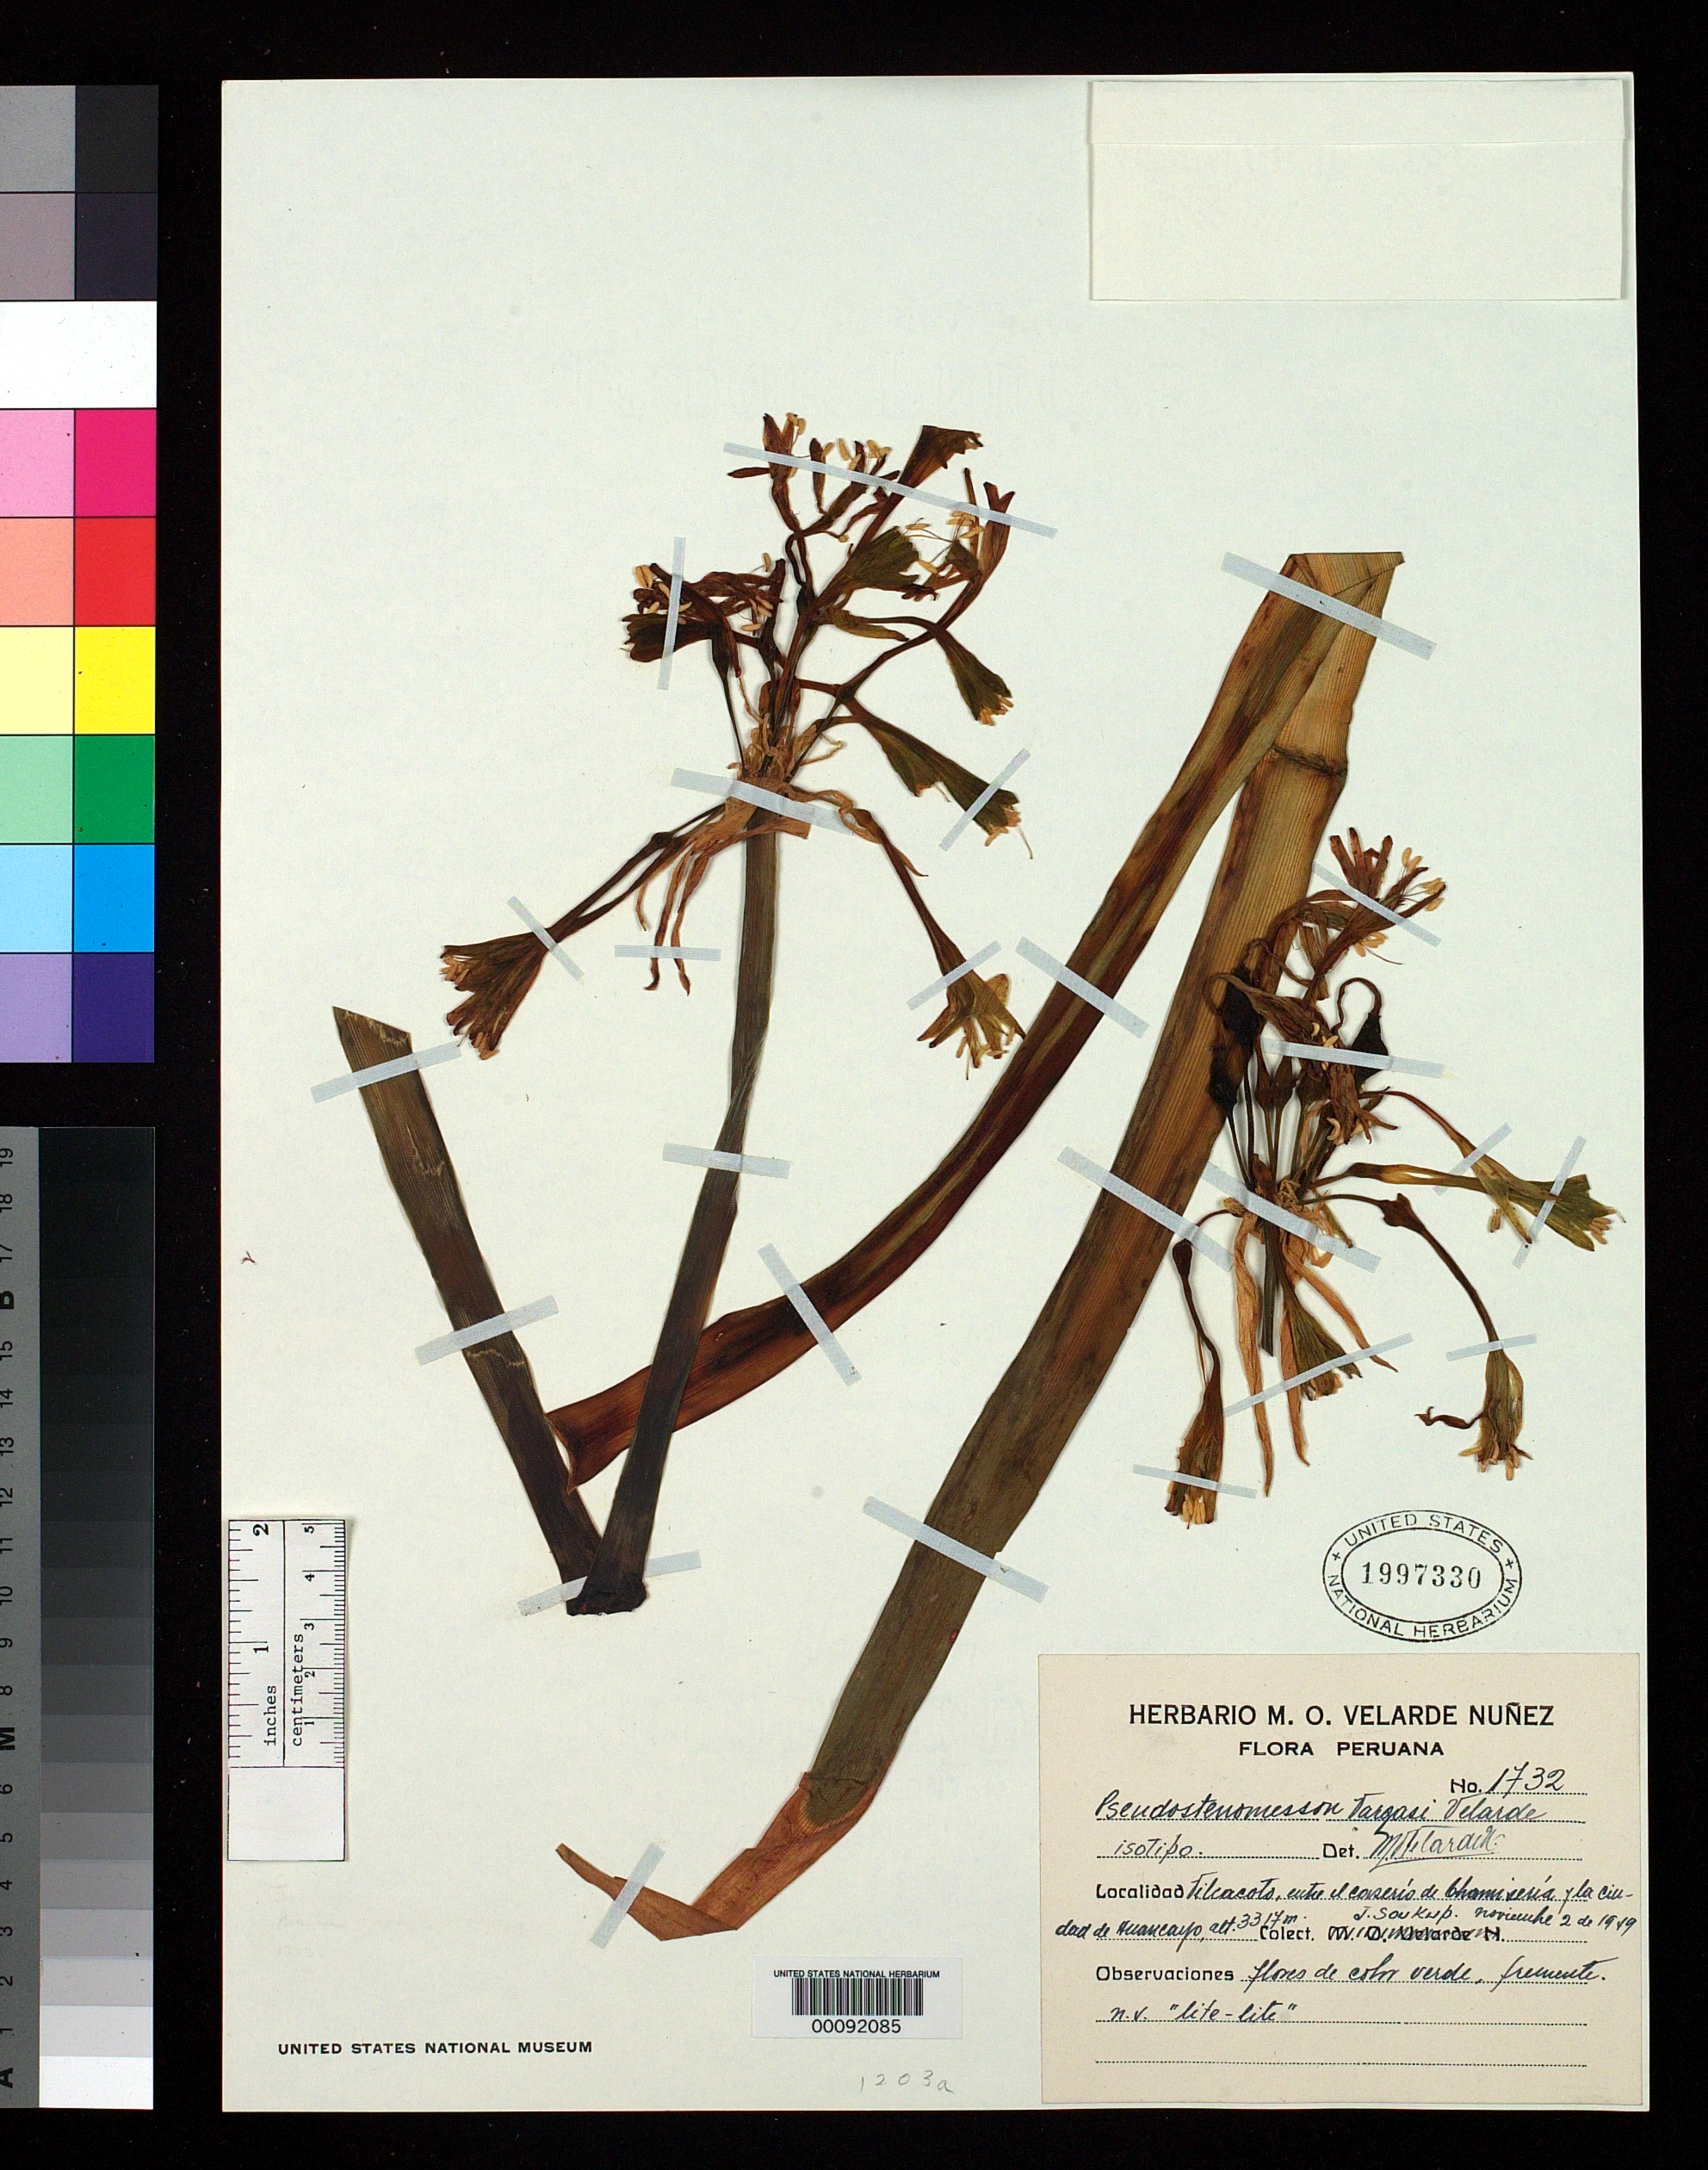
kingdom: Plantae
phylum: Tracheophyta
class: Liliopsida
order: Asparagales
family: Amaryllidaceae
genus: Pseudostenomesson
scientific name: Pseudostenomesson vargasii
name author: Velarde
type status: Isotype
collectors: J. J. Soukup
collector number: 1732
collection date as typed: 02 Nov 1949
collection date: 1949-11-02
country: Peru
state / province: Junín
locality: Vilcacoto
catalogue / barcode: US 1997330